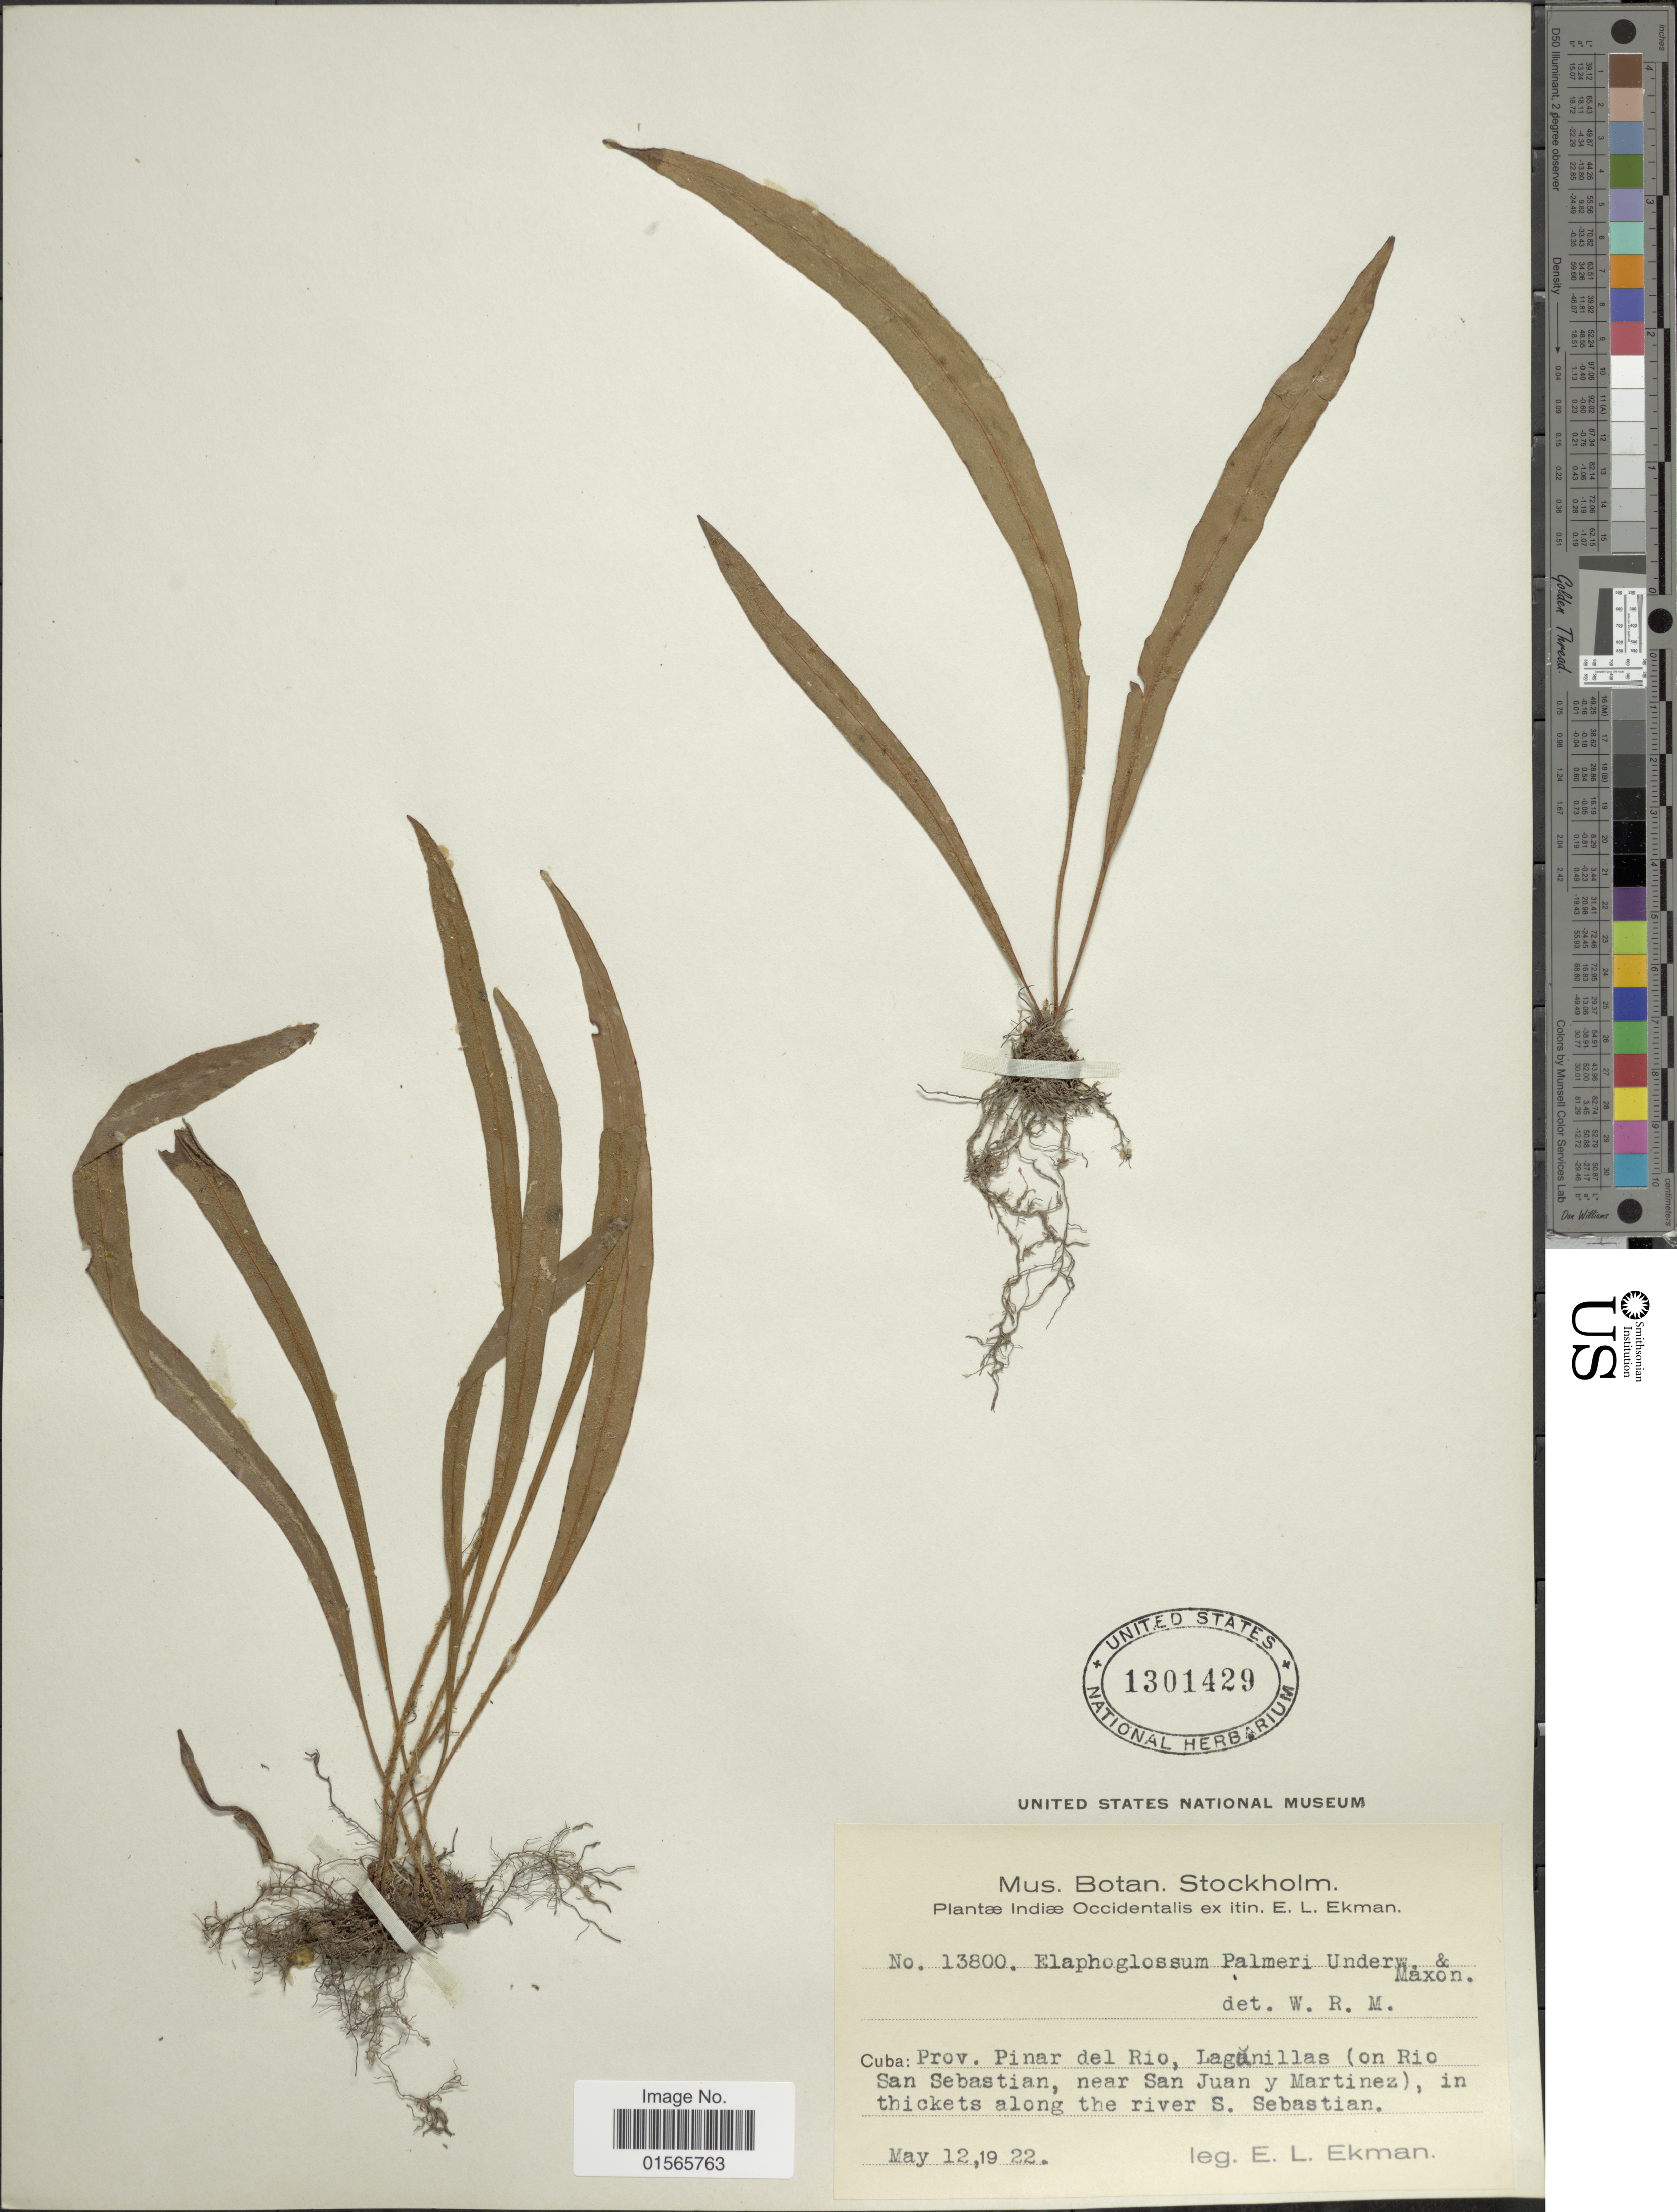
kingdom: Plantae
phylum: Tracheophyta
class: Polypodiopsida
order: Polypodiales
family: Dryopteridaceae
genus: Elaphoglossum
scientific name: Elaphoglossum palmeri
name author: Underw. & Maxon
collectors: E. L. Ekman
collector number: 13800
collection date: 1922-05-12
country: Cuba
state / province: Pinar del Río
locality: Lagunaiilas (on Rio San Sebastian, near San Juan y Martinez), in thickets along the river S. Sebastian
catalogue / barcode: US 1301429